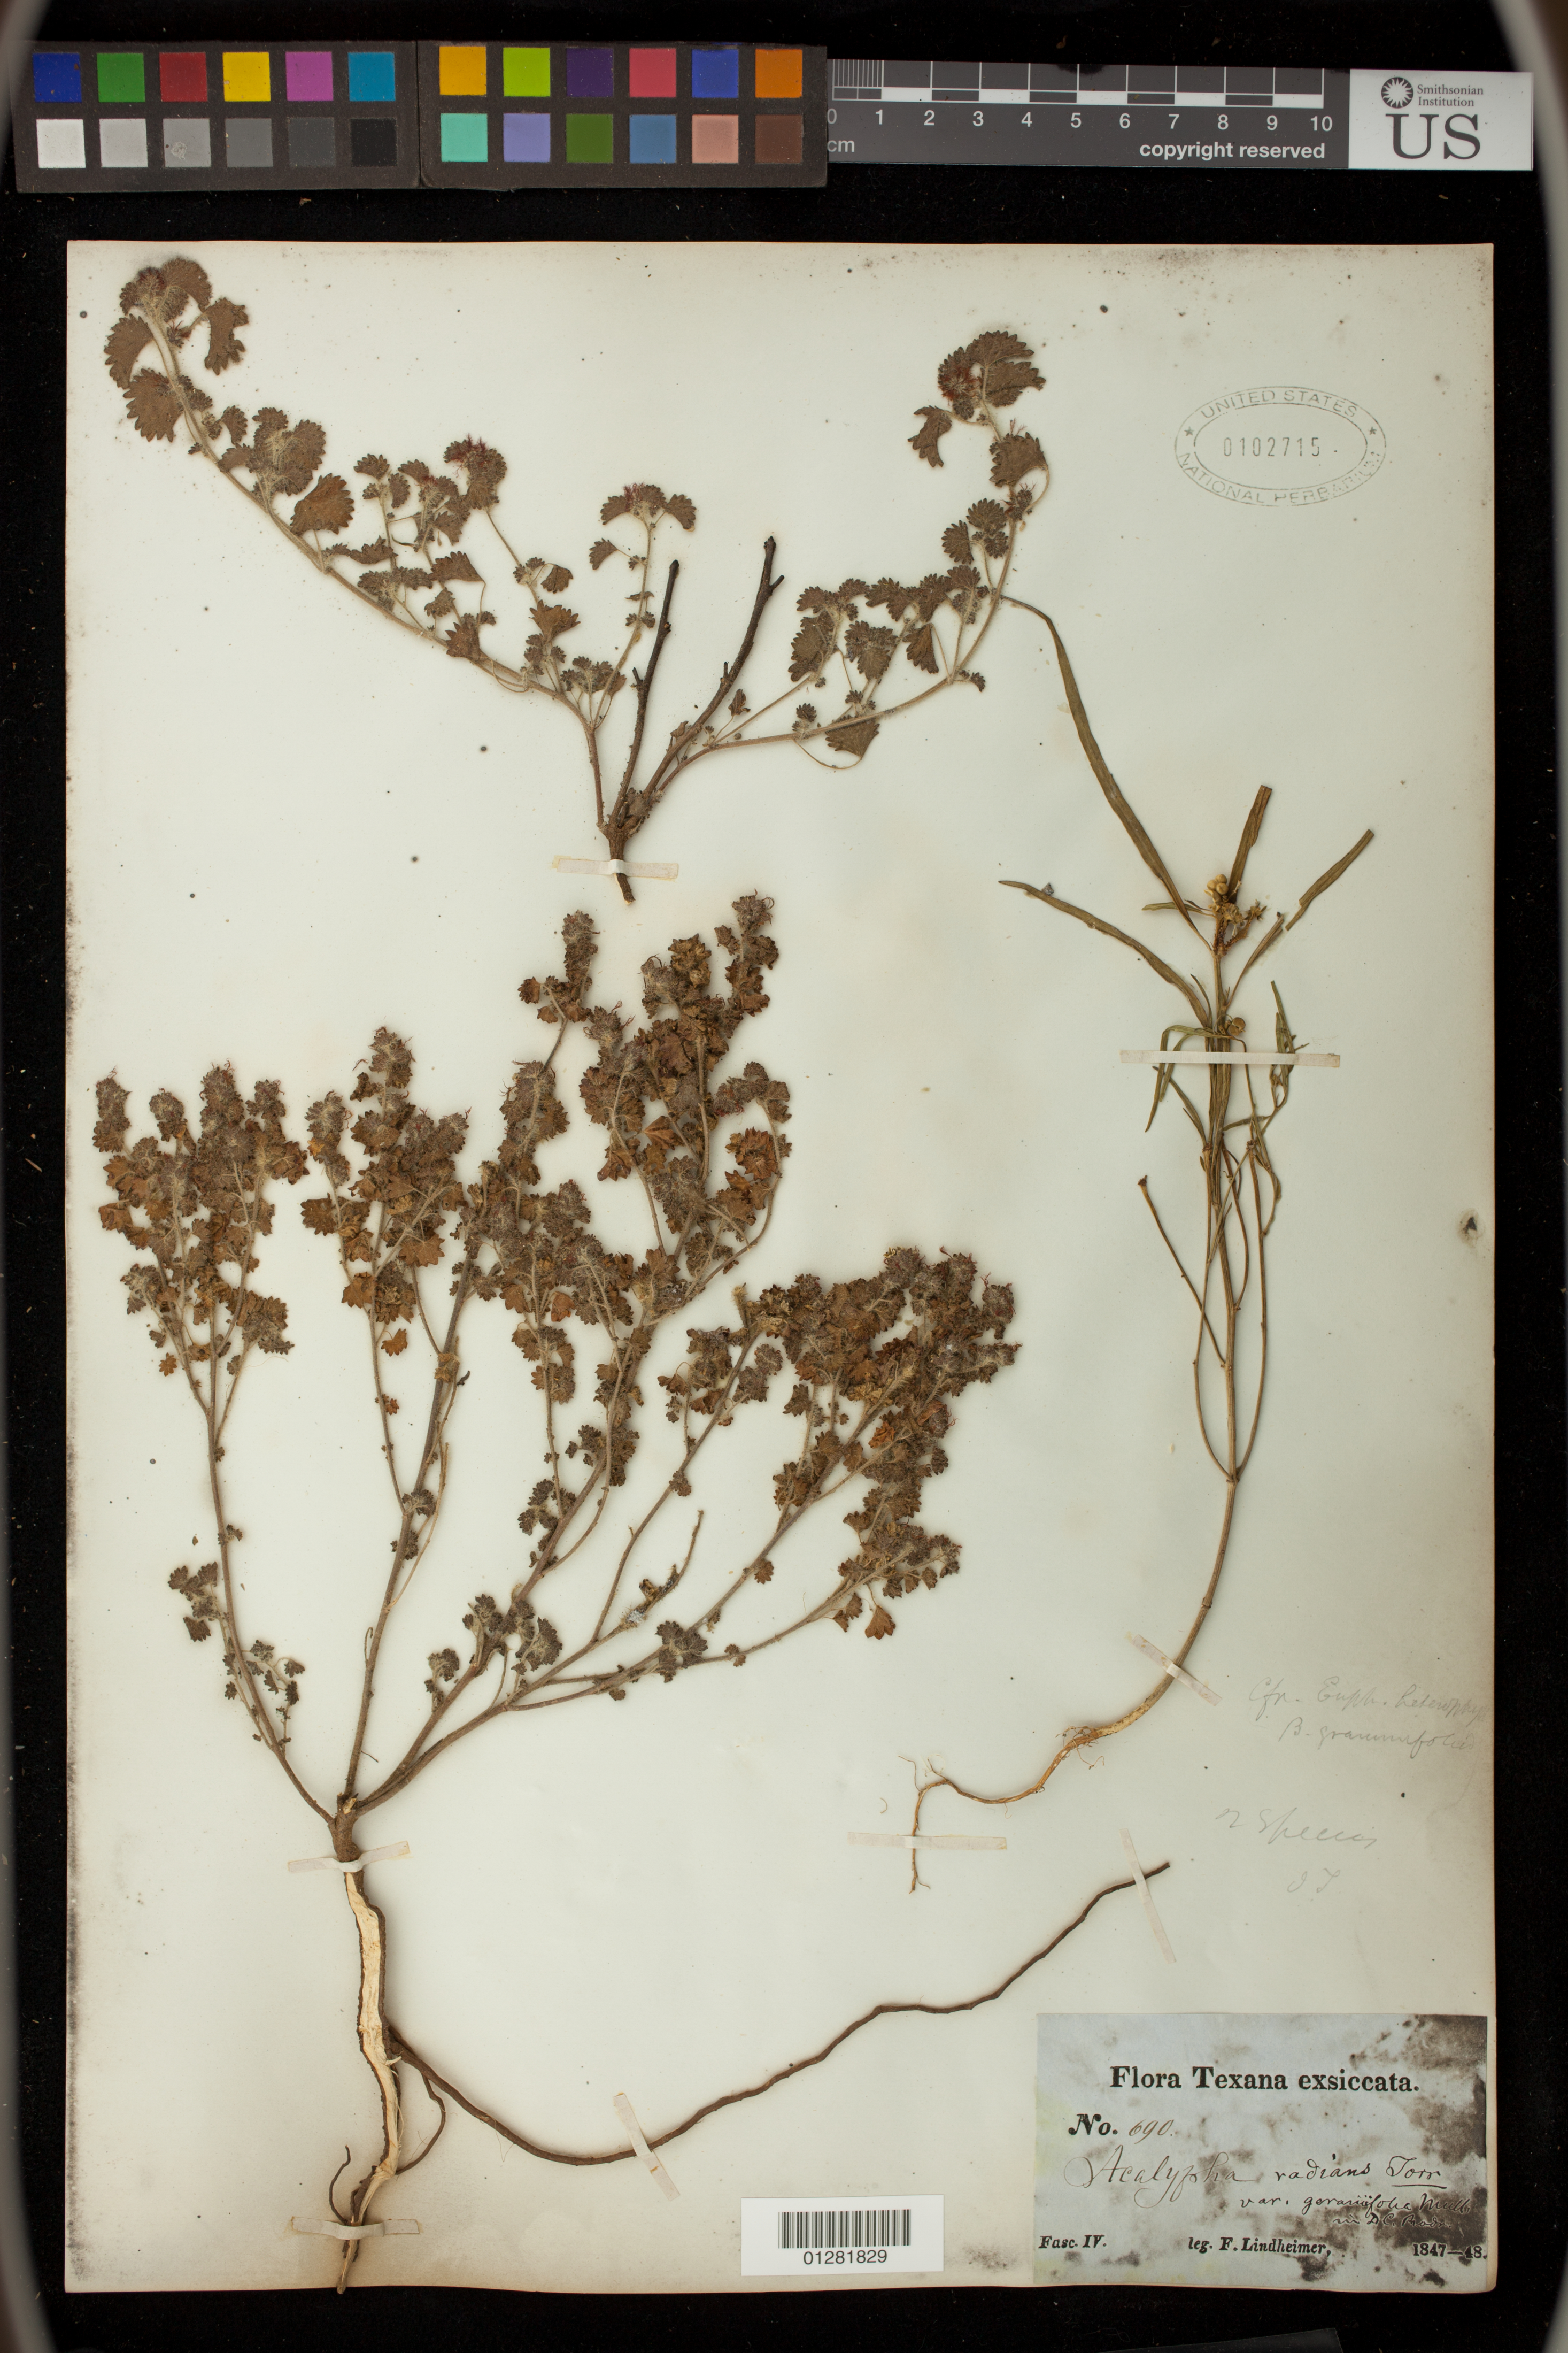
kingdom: Plantae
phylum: Tracheophyta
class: Magnoliopsida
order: Malpighiales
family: Euphorbiaceae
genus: Acalypha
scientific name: Acalypha radians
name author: Torr.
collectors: F. Lindheimer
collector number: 690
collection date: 1847/1848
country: United States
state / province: Texas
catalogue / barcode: US 102715